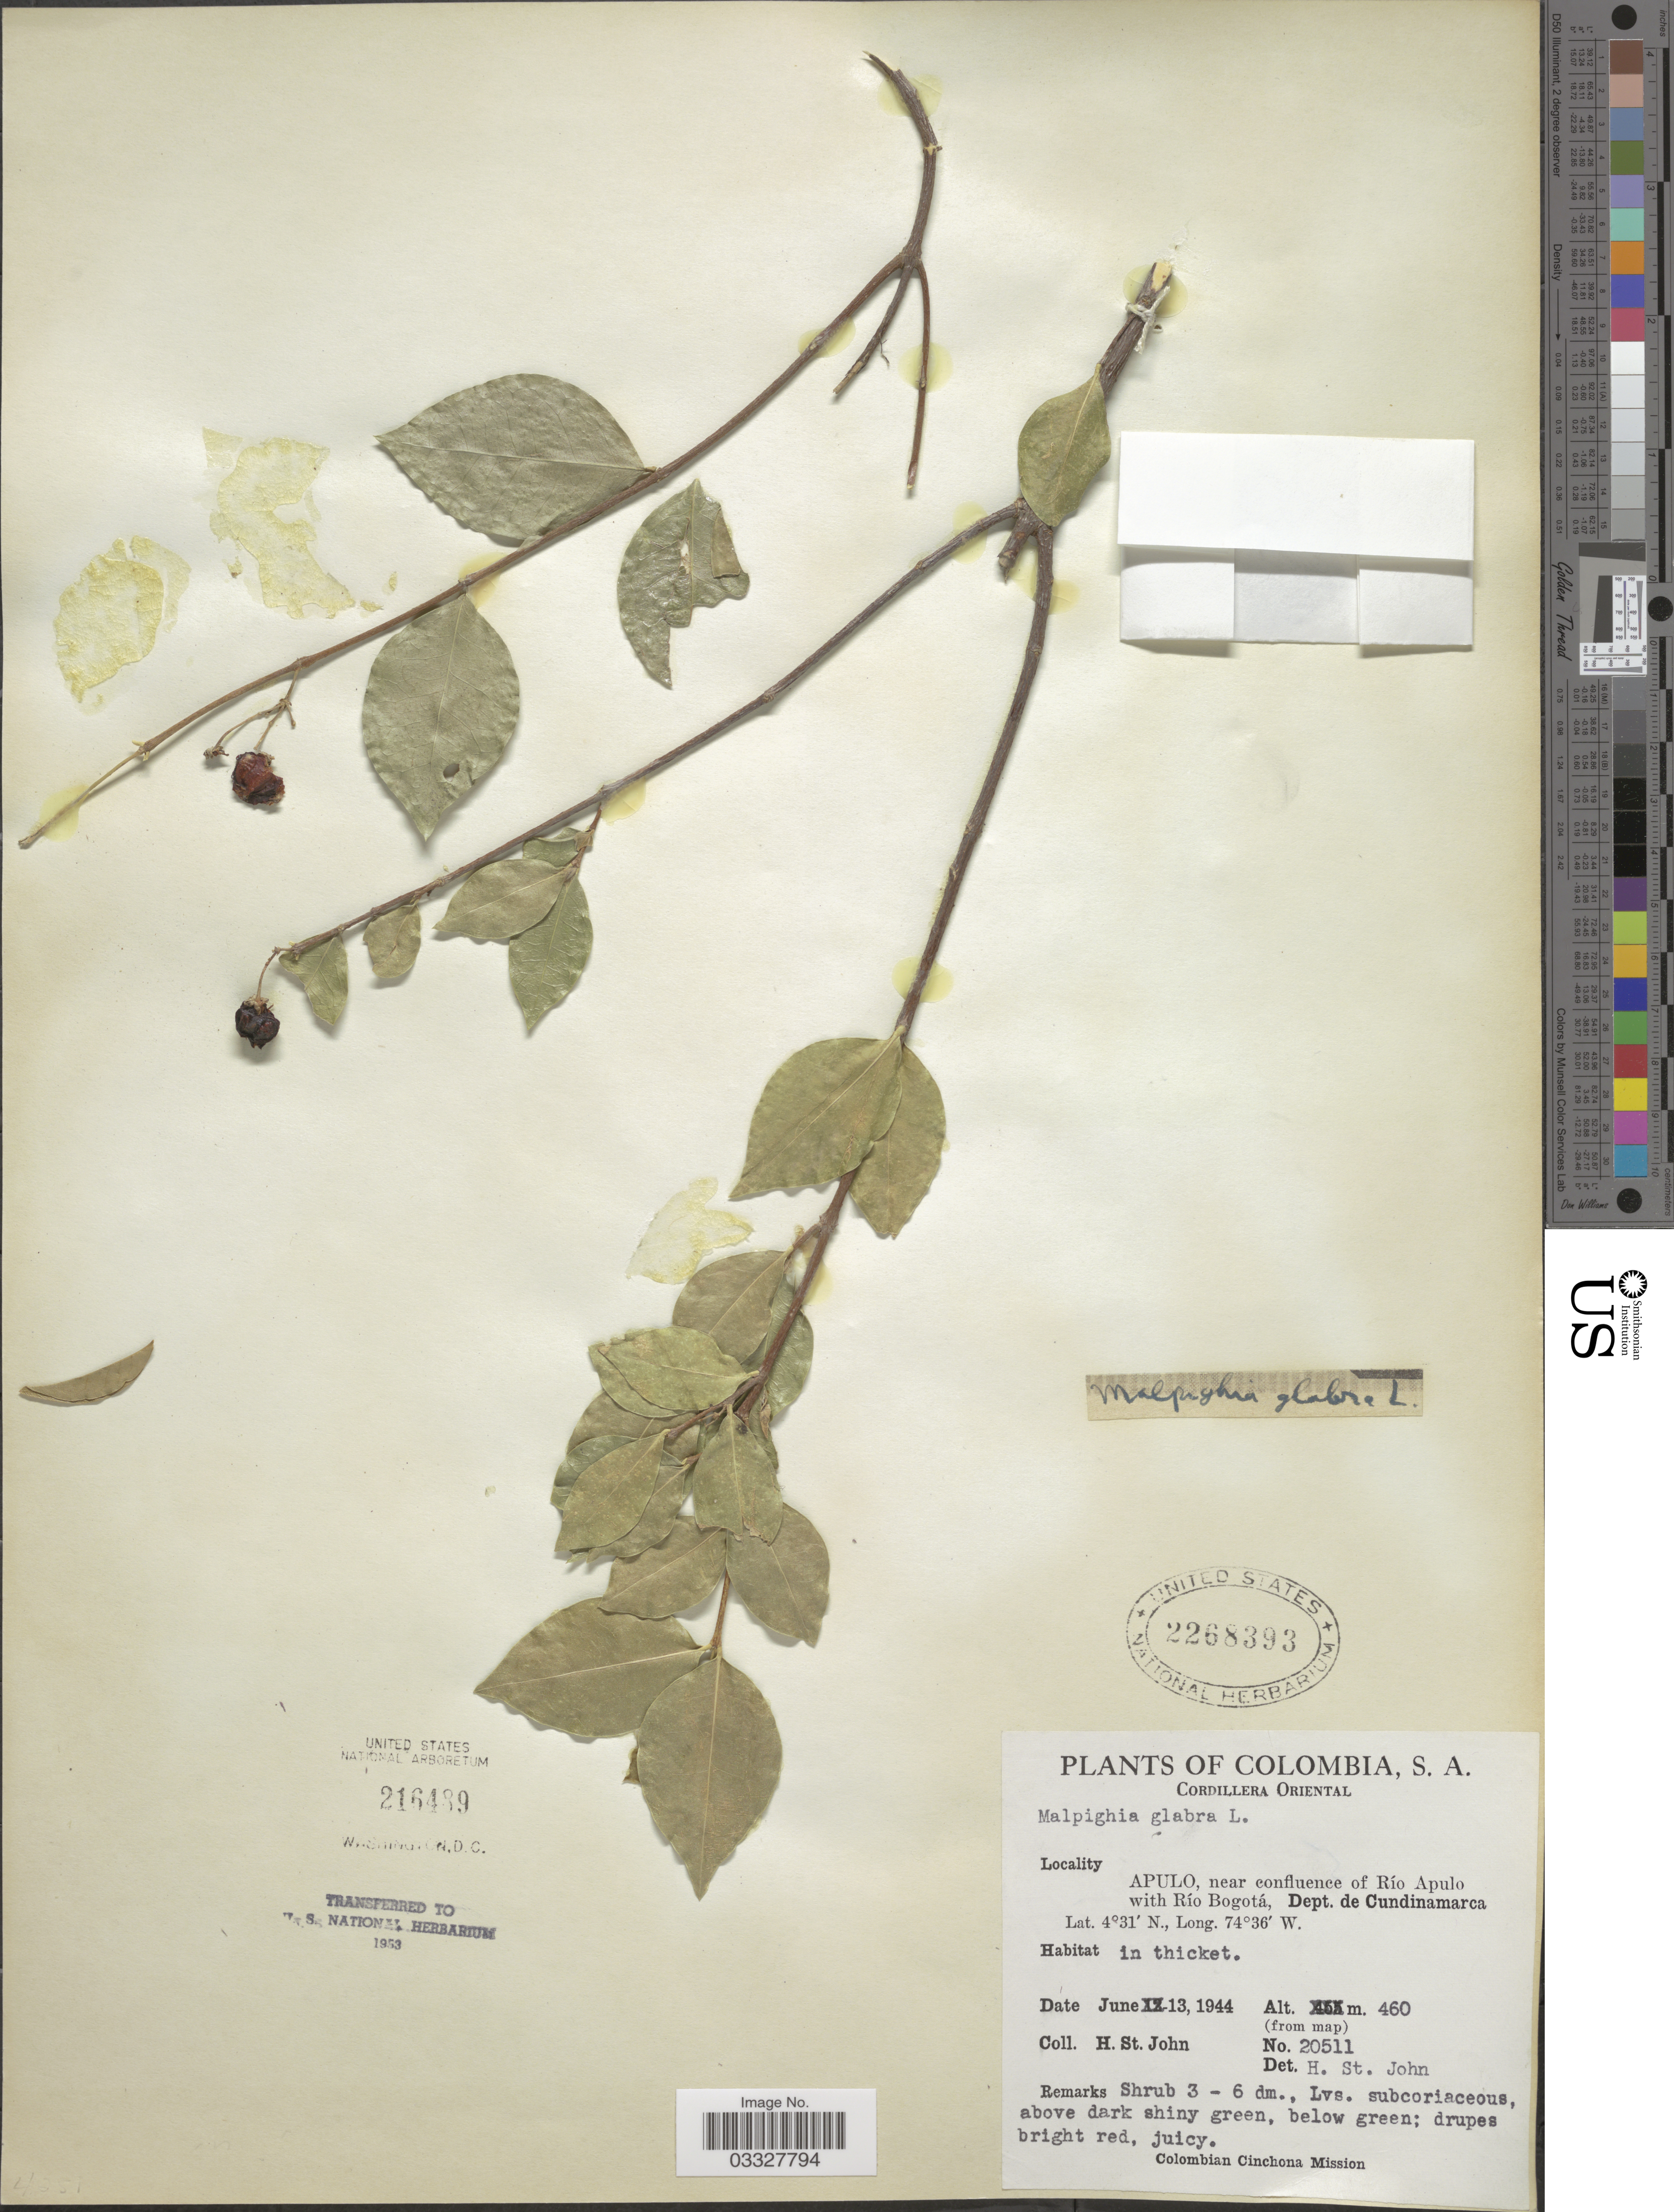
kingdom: Plantae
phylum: Tracheophyta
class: Magnoliopsida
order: Malpighiales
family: Malpighiaceae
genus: Malpighia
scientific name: Malpighia glabra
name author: L.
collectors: H. St. John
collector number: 20511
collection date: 1944-06-13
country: Colombia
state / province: Cundinamarca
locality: Cordillera Oriental. Apulo, near confluence of Río Apulo with Río Bogotá, Dept. de Cundinamarca.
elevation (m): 460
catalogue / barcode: US 2268393